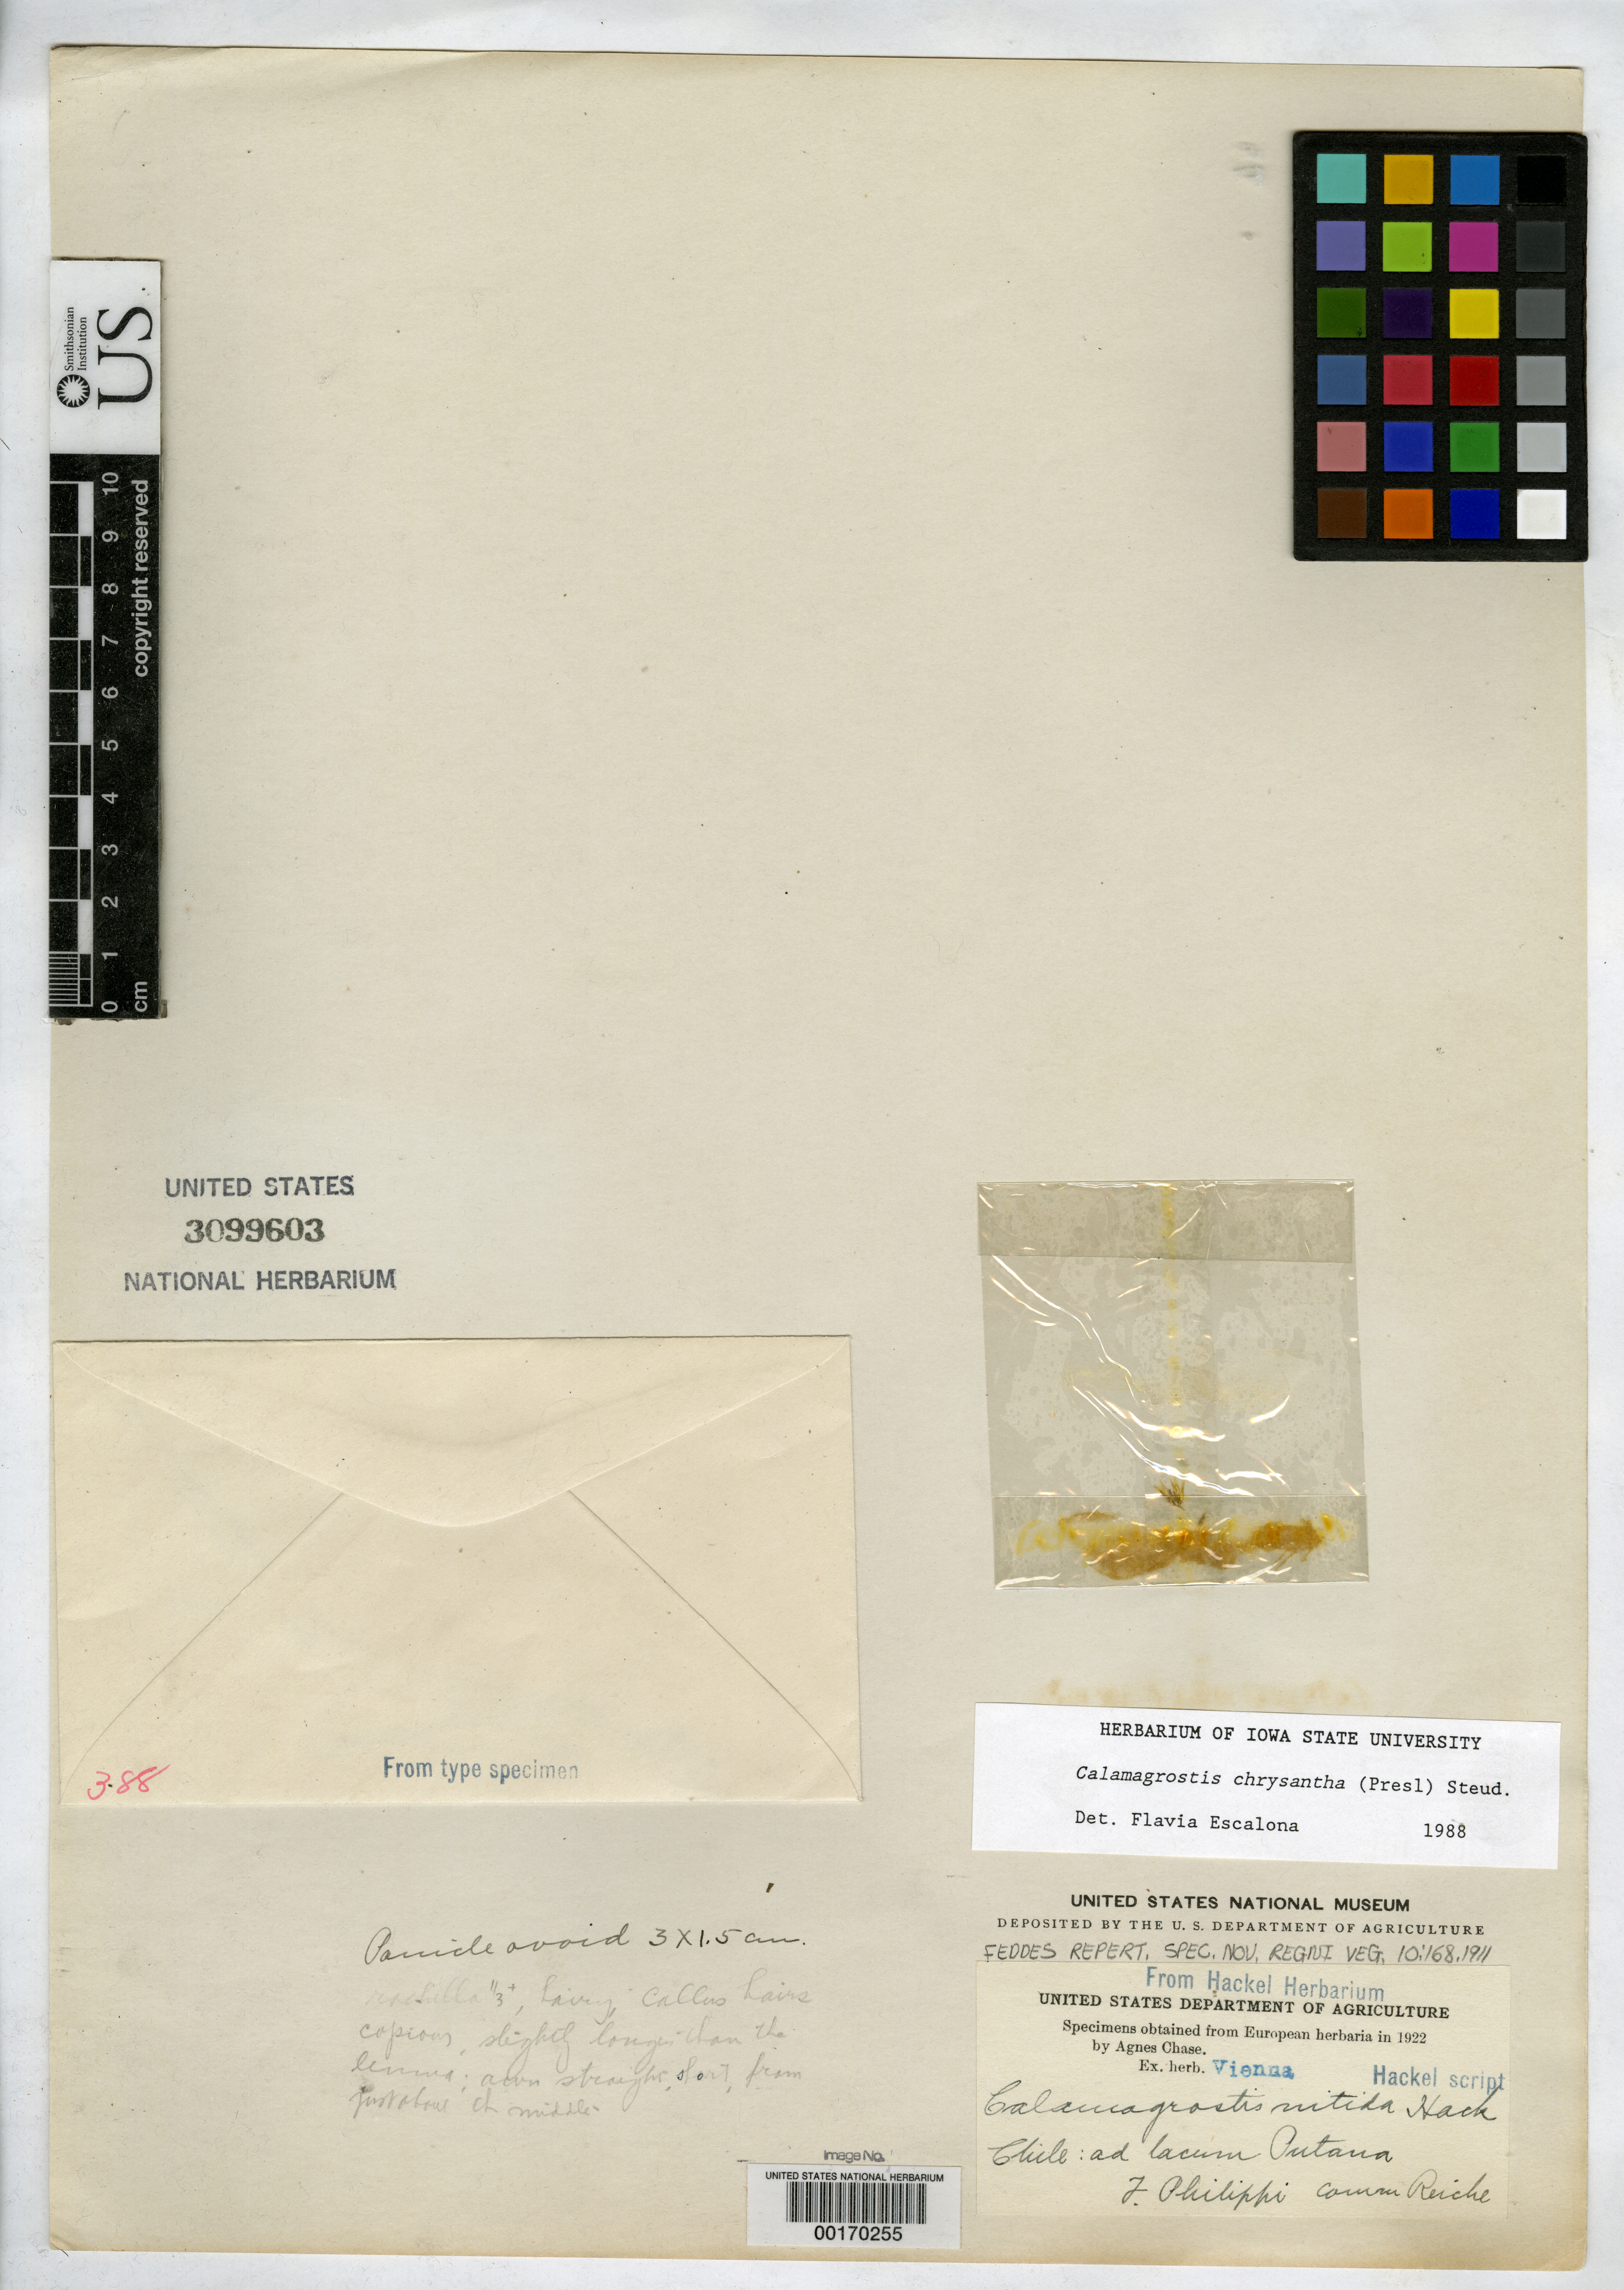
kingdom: Plantae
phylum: Tracheophyta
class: Liliopsida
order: Poales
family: Poaceae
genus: Calamagrostis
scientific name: Calamagrostis nitida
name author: Hack.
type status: Type Fragment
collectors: F. Philippi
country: Chile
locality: Putana.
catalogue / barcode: US 3099603